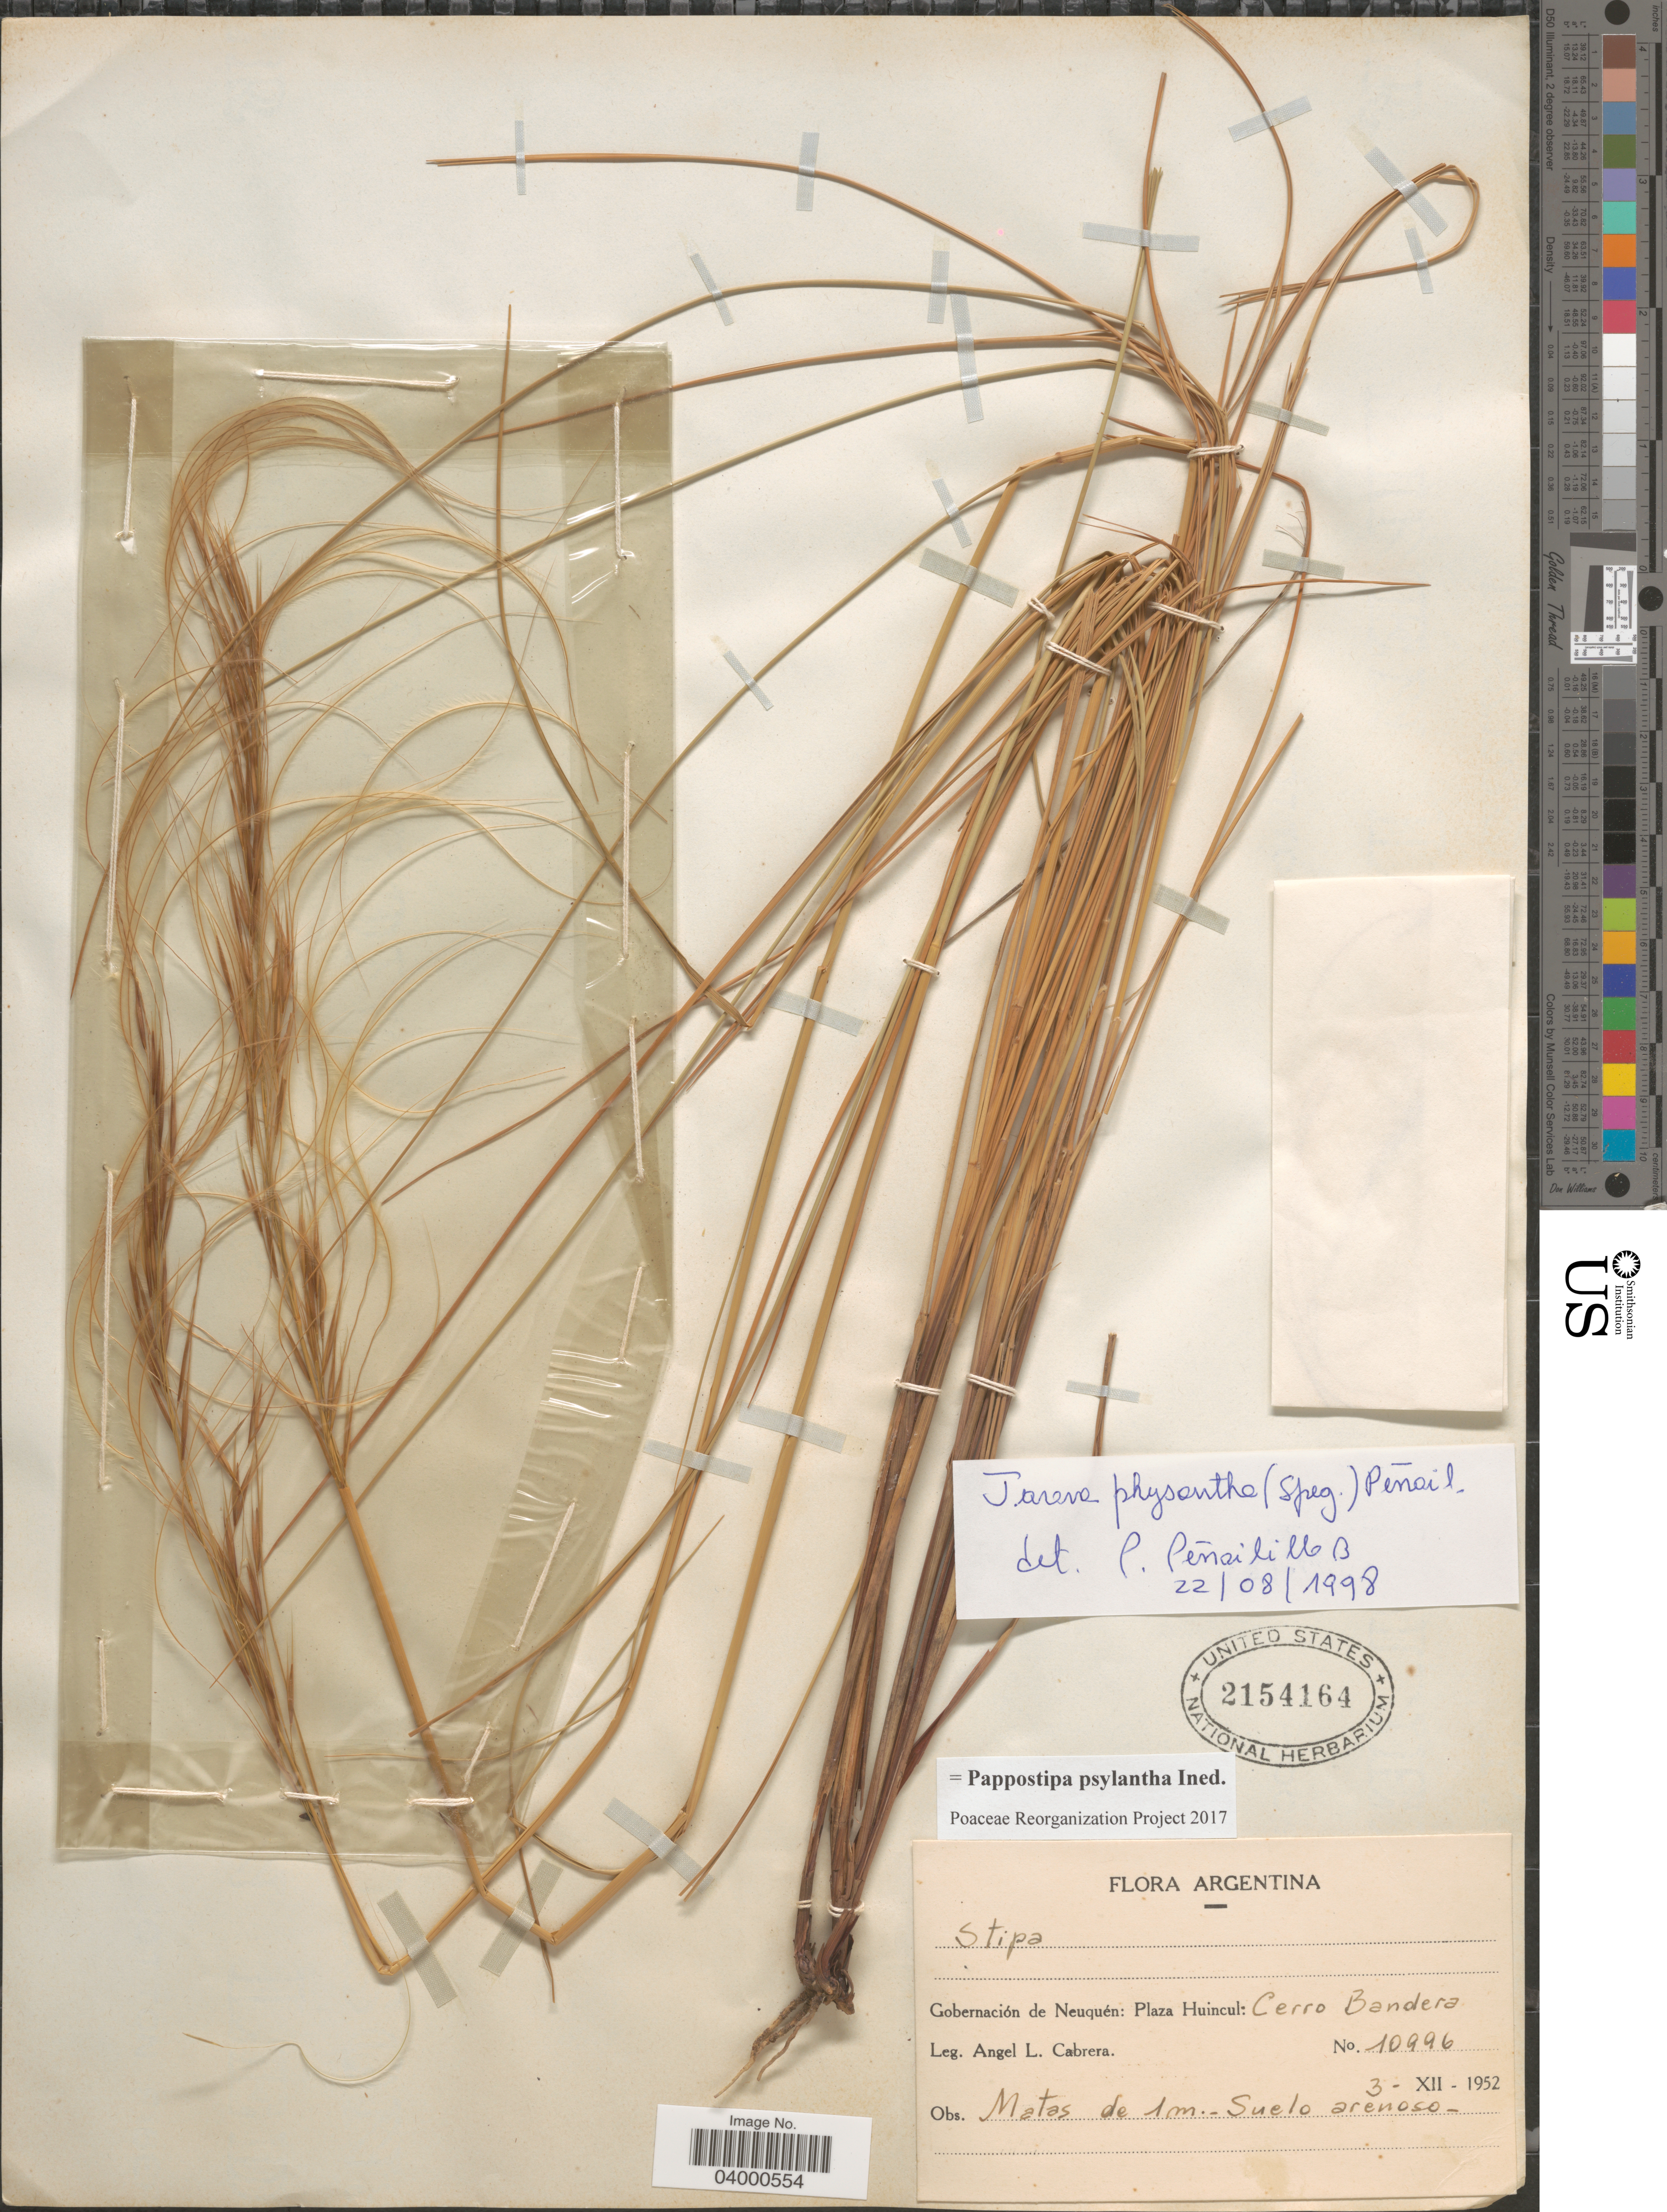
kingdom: Plantae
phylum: Tracheophyta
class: Liliopsida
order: Poales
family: Poaceae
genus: Pappostipa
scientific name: Pappostipa psylantha ined.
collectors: A. L. Cabrera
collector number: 10996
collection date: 1952-12-03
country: Argentina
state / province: Neuquen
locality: Gobernación de Neuquén: Plaza Huincu: Cerro Bandera.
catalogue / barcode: US 2154164